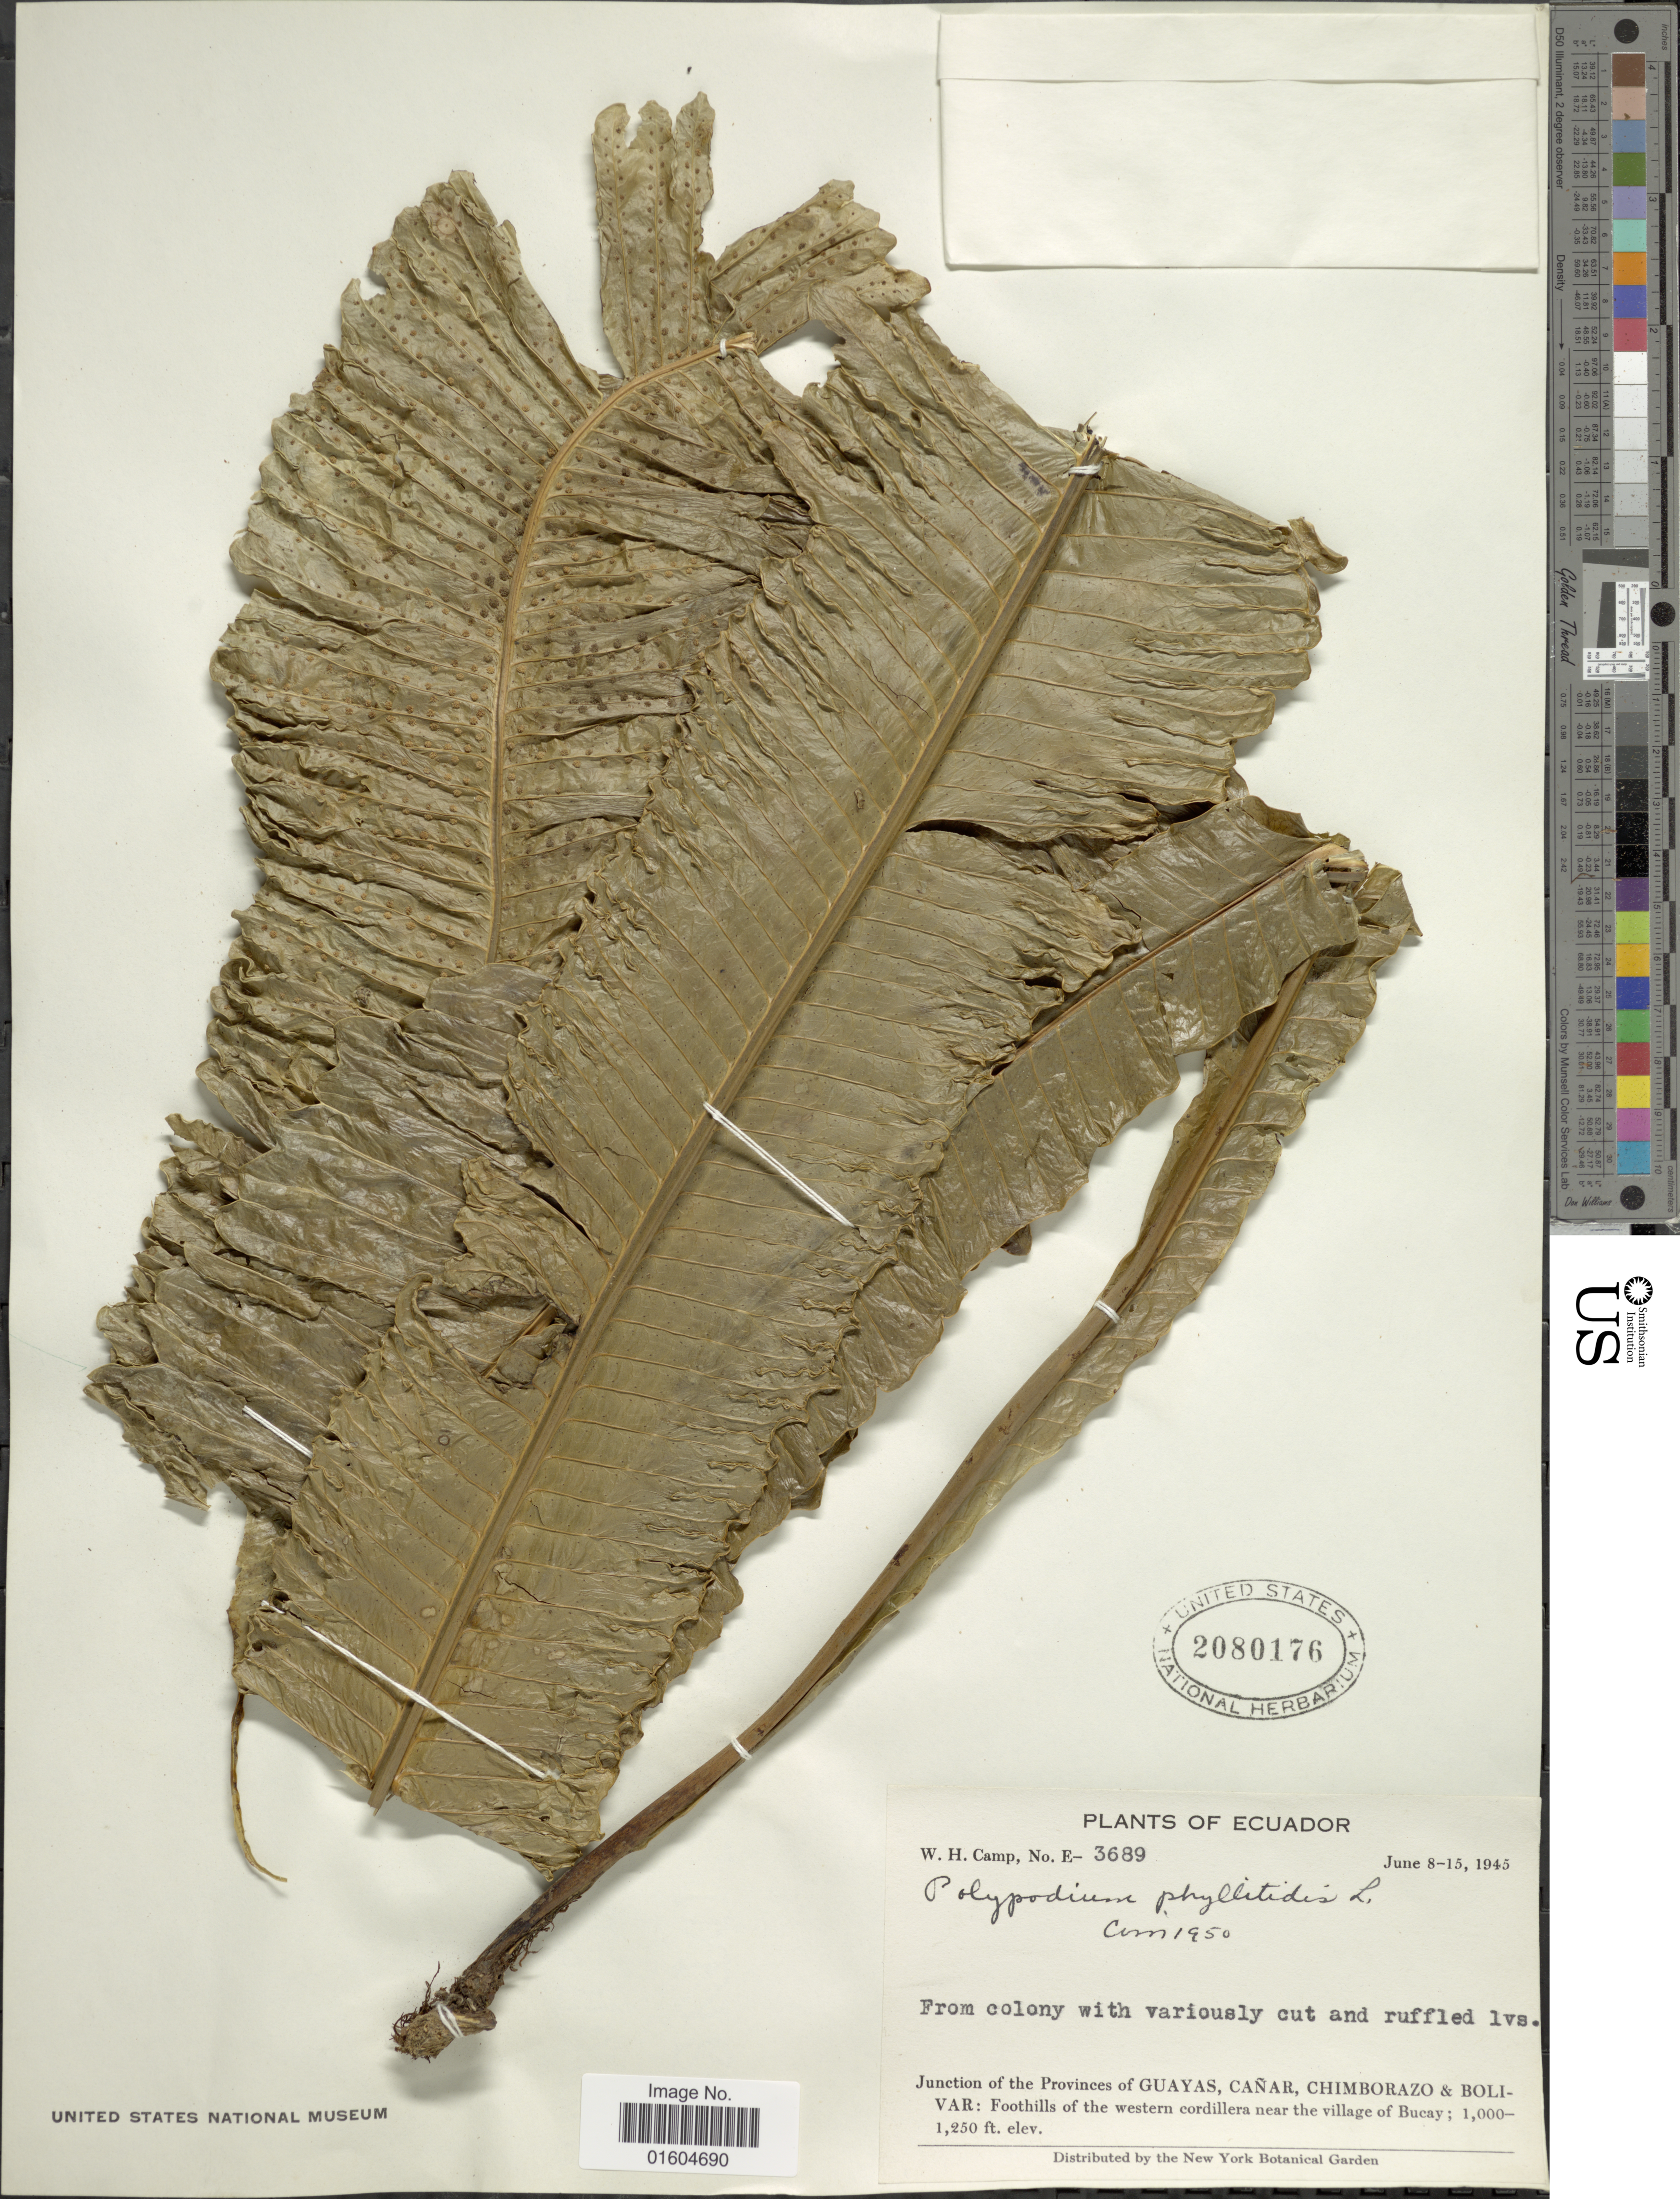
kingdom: Plantae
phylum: Tracheophyta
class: Polypodiopsida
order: Polypodiales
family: Polypodiaceae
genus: Campyloneurum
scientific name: Campyloneurum phyllitidis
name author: (L.) C. Presl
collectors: W. H. Camp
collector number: E-3689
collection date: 1945-06-08/1945-06-15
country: Ecuador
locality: Ecuador. Provinces of Guayas, Canar, Chimborazo & Bolivar; Foothills of the western cordillera near the village of Bucay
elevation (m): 305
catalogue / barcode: US 2080176